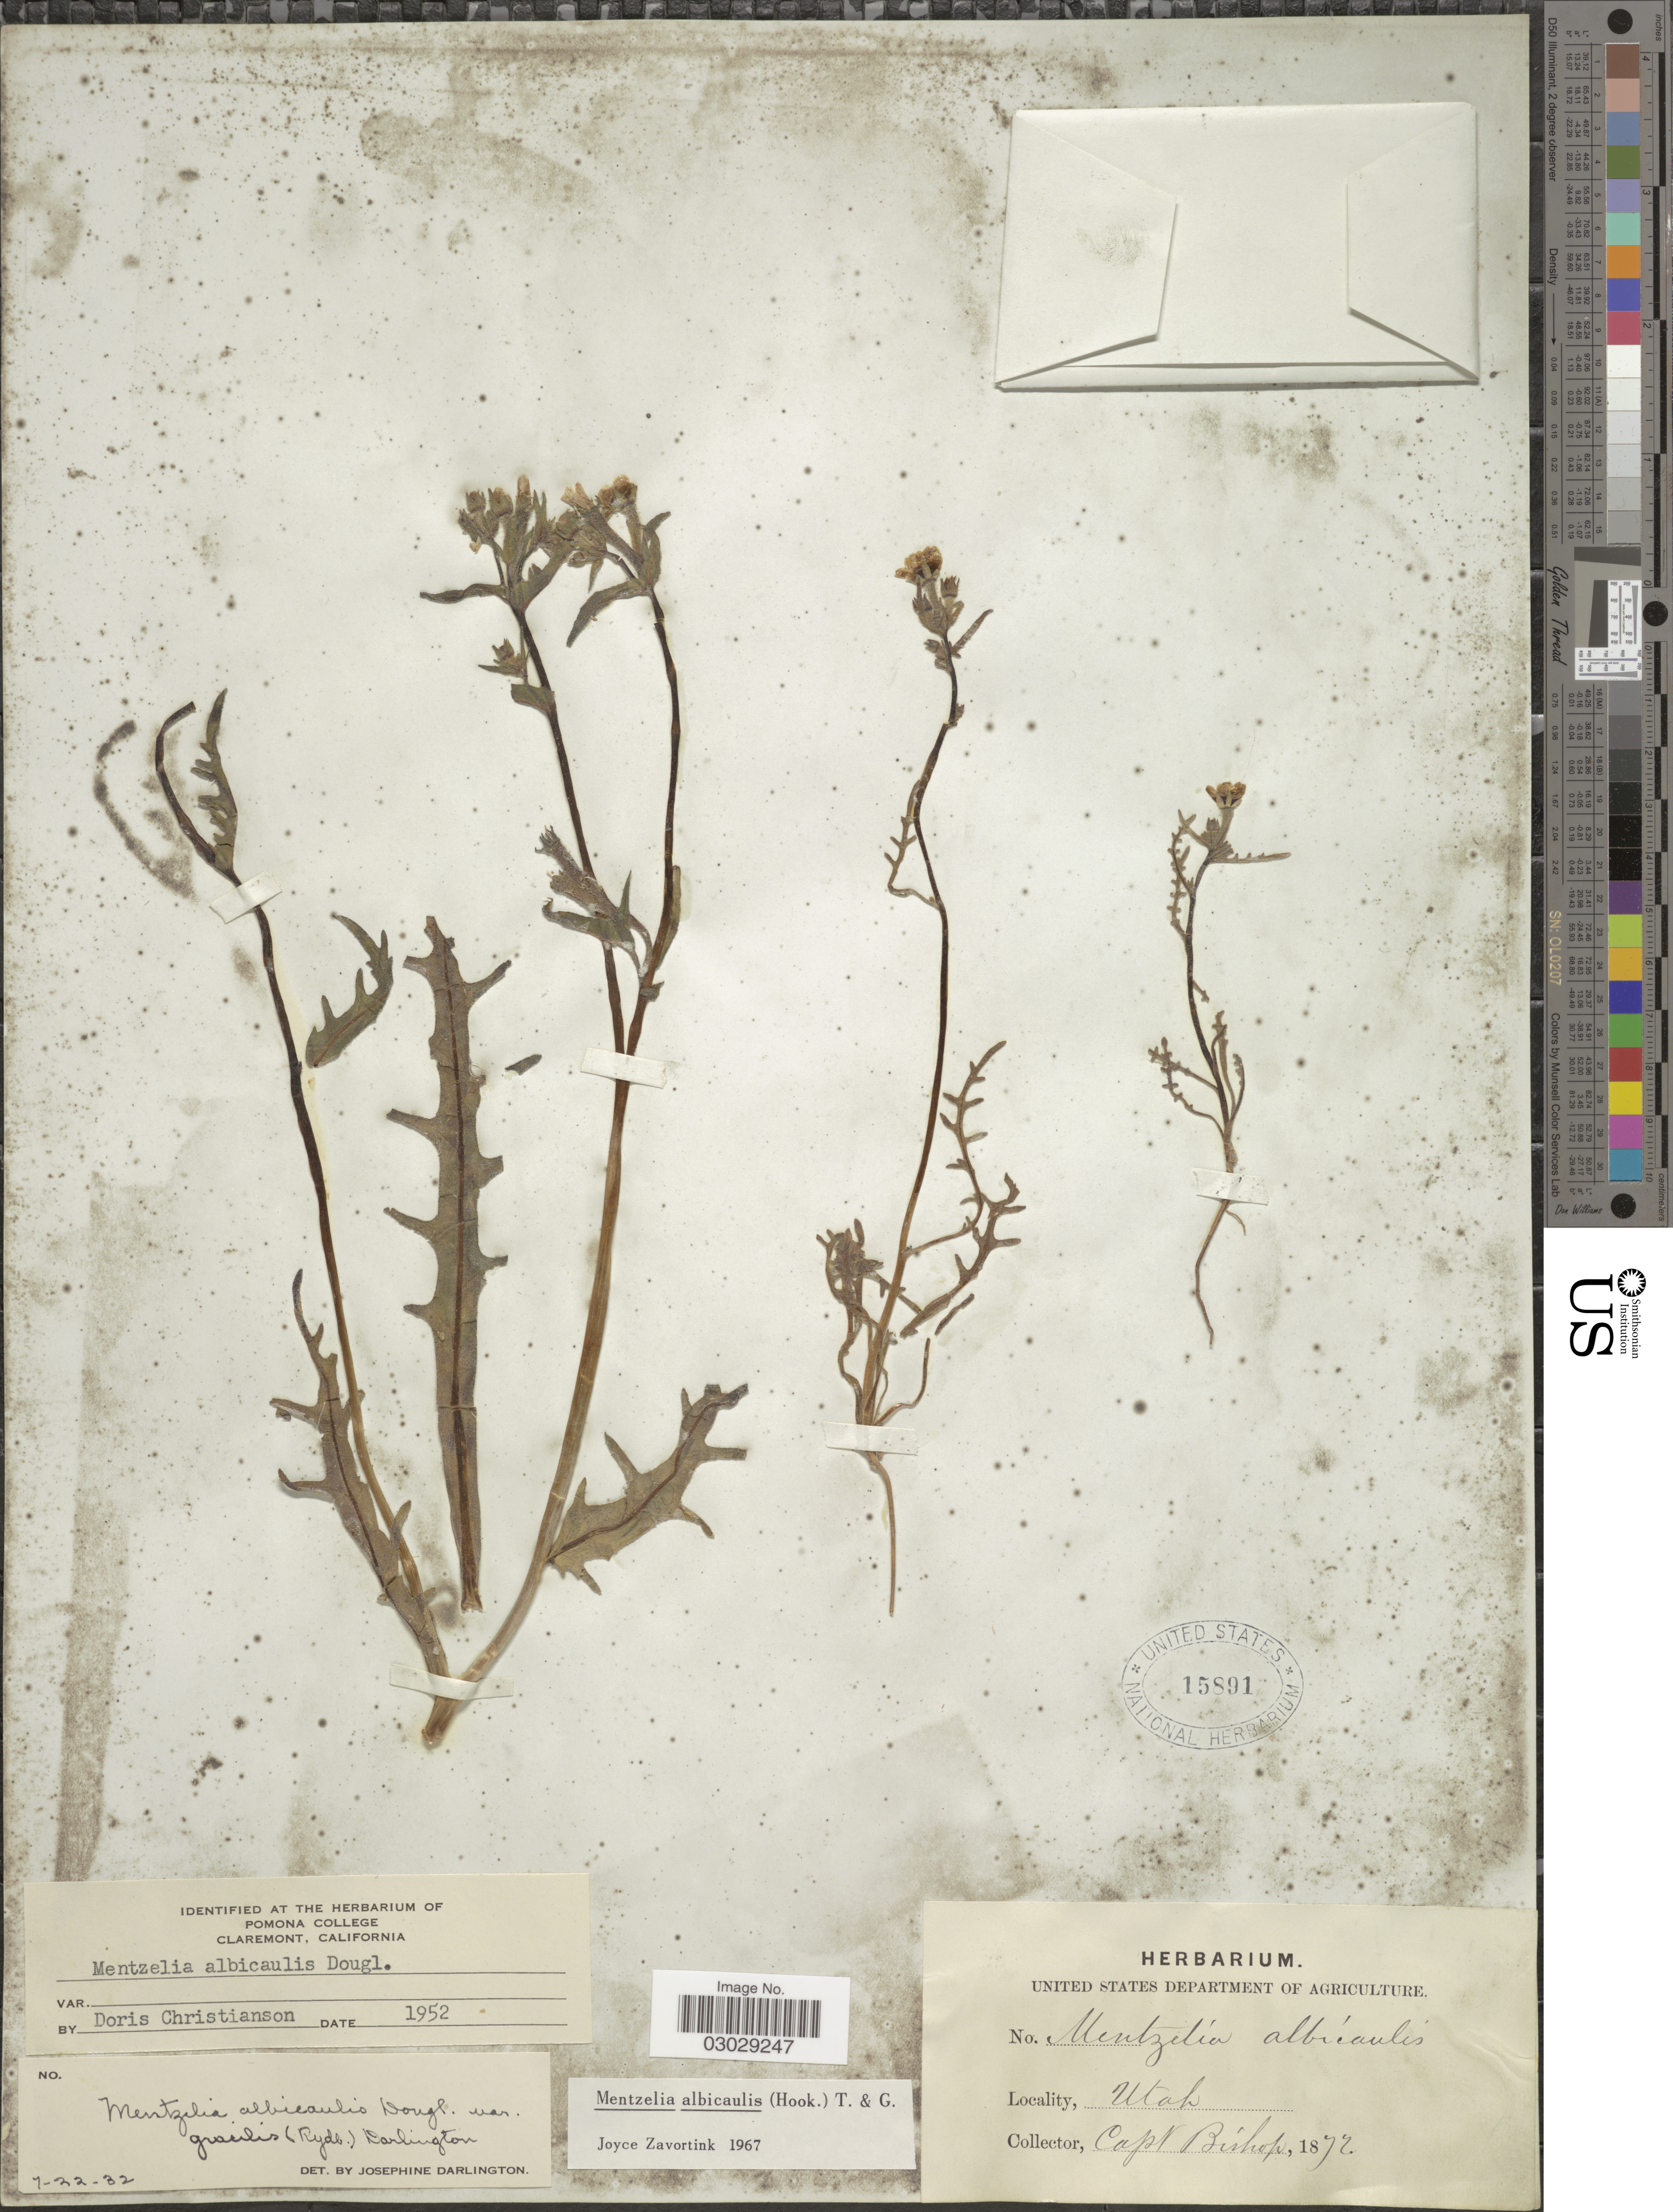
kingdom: Plantae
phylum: Tracheophyta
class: Magnoliopsida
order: Cornales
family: Loasaceae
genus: Mentzelia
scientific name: Mentzelia albicaulis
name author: (Douglas ex Hook.) Douglas ex Torr. & A. Gray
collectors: F. M. Bishop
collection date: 1872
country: United States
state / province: Utah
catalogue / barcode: US 15891